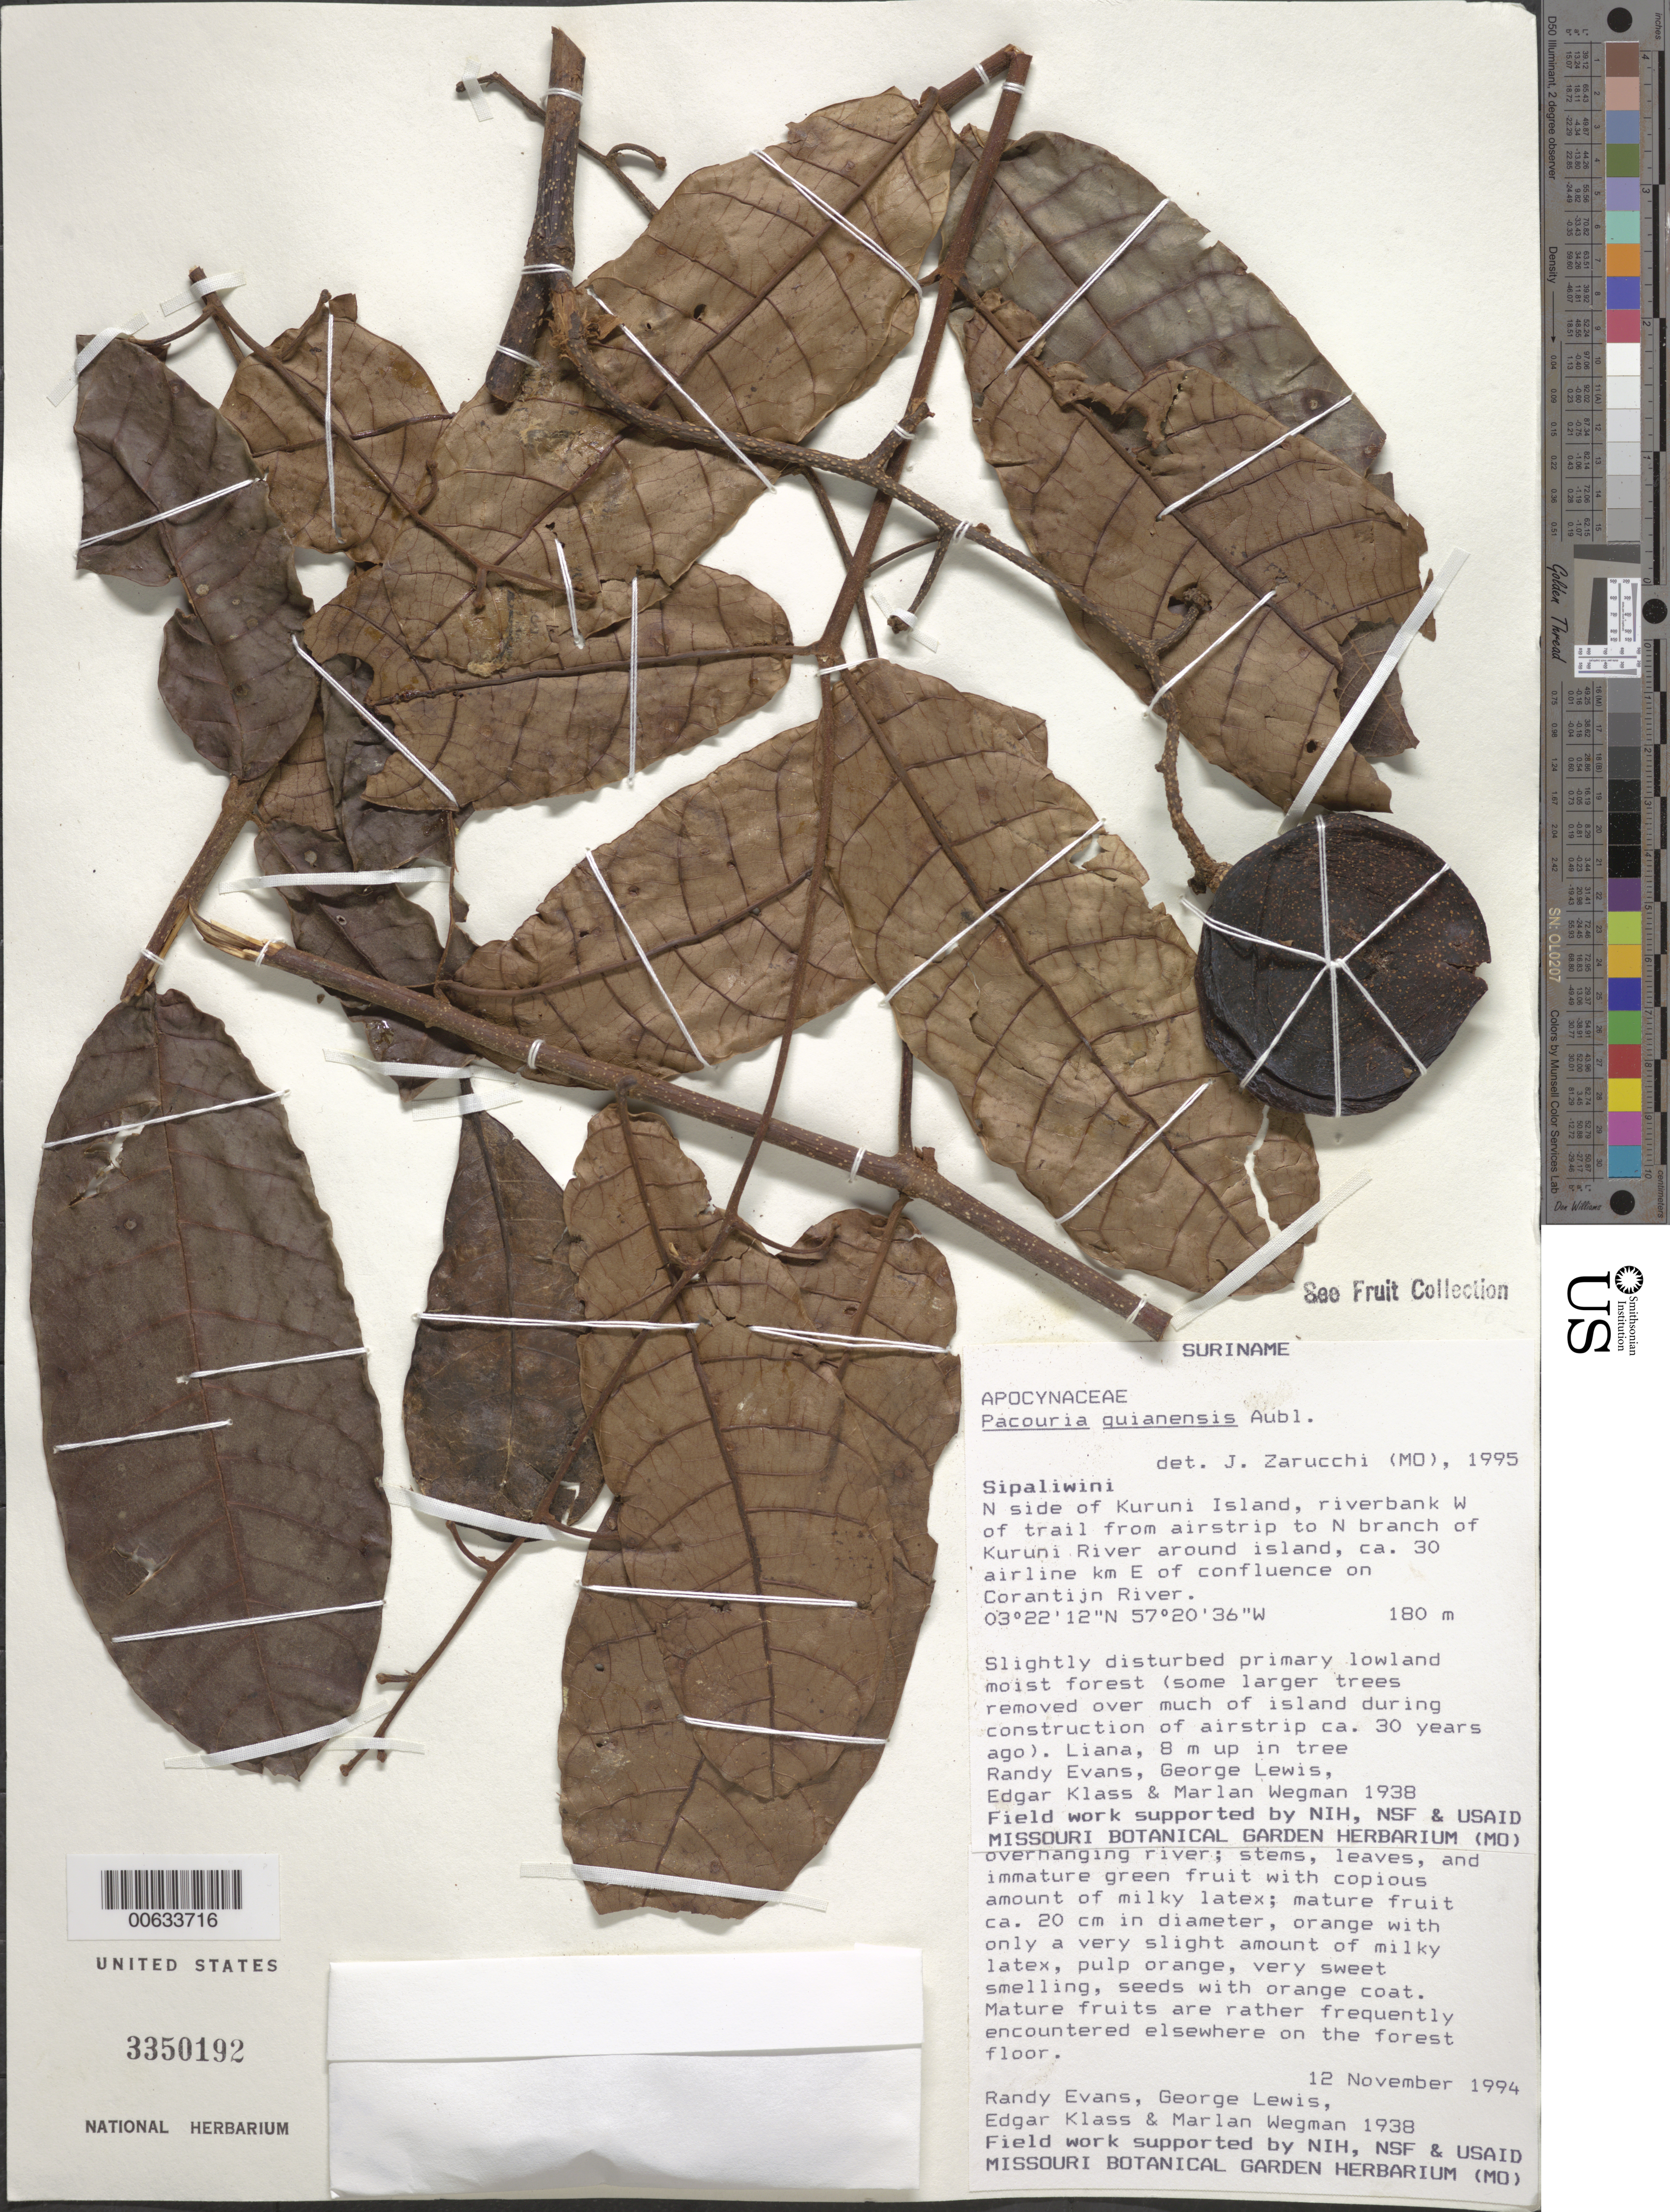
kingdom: Plantae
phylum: Tracheophyta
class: Magnoliopsida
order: Gentianales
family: Apocynaceae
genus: Pacouria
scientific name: Pacouria guianensis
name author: Aubl.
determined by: Zarucchi, J. L.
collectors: R. Evans, G. Lewis, E. Klass & M. Wegman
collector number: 1938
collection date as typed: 12-Nov-94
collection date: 1994-11-12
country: Suriname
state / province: Sipaliwini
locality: Kuruni Island, N side, W of trail from airstrip to N branch of Kuruni R., ca 30 airline km E of confluence on Corantijn R.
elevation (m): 180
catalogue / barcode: US 3350192